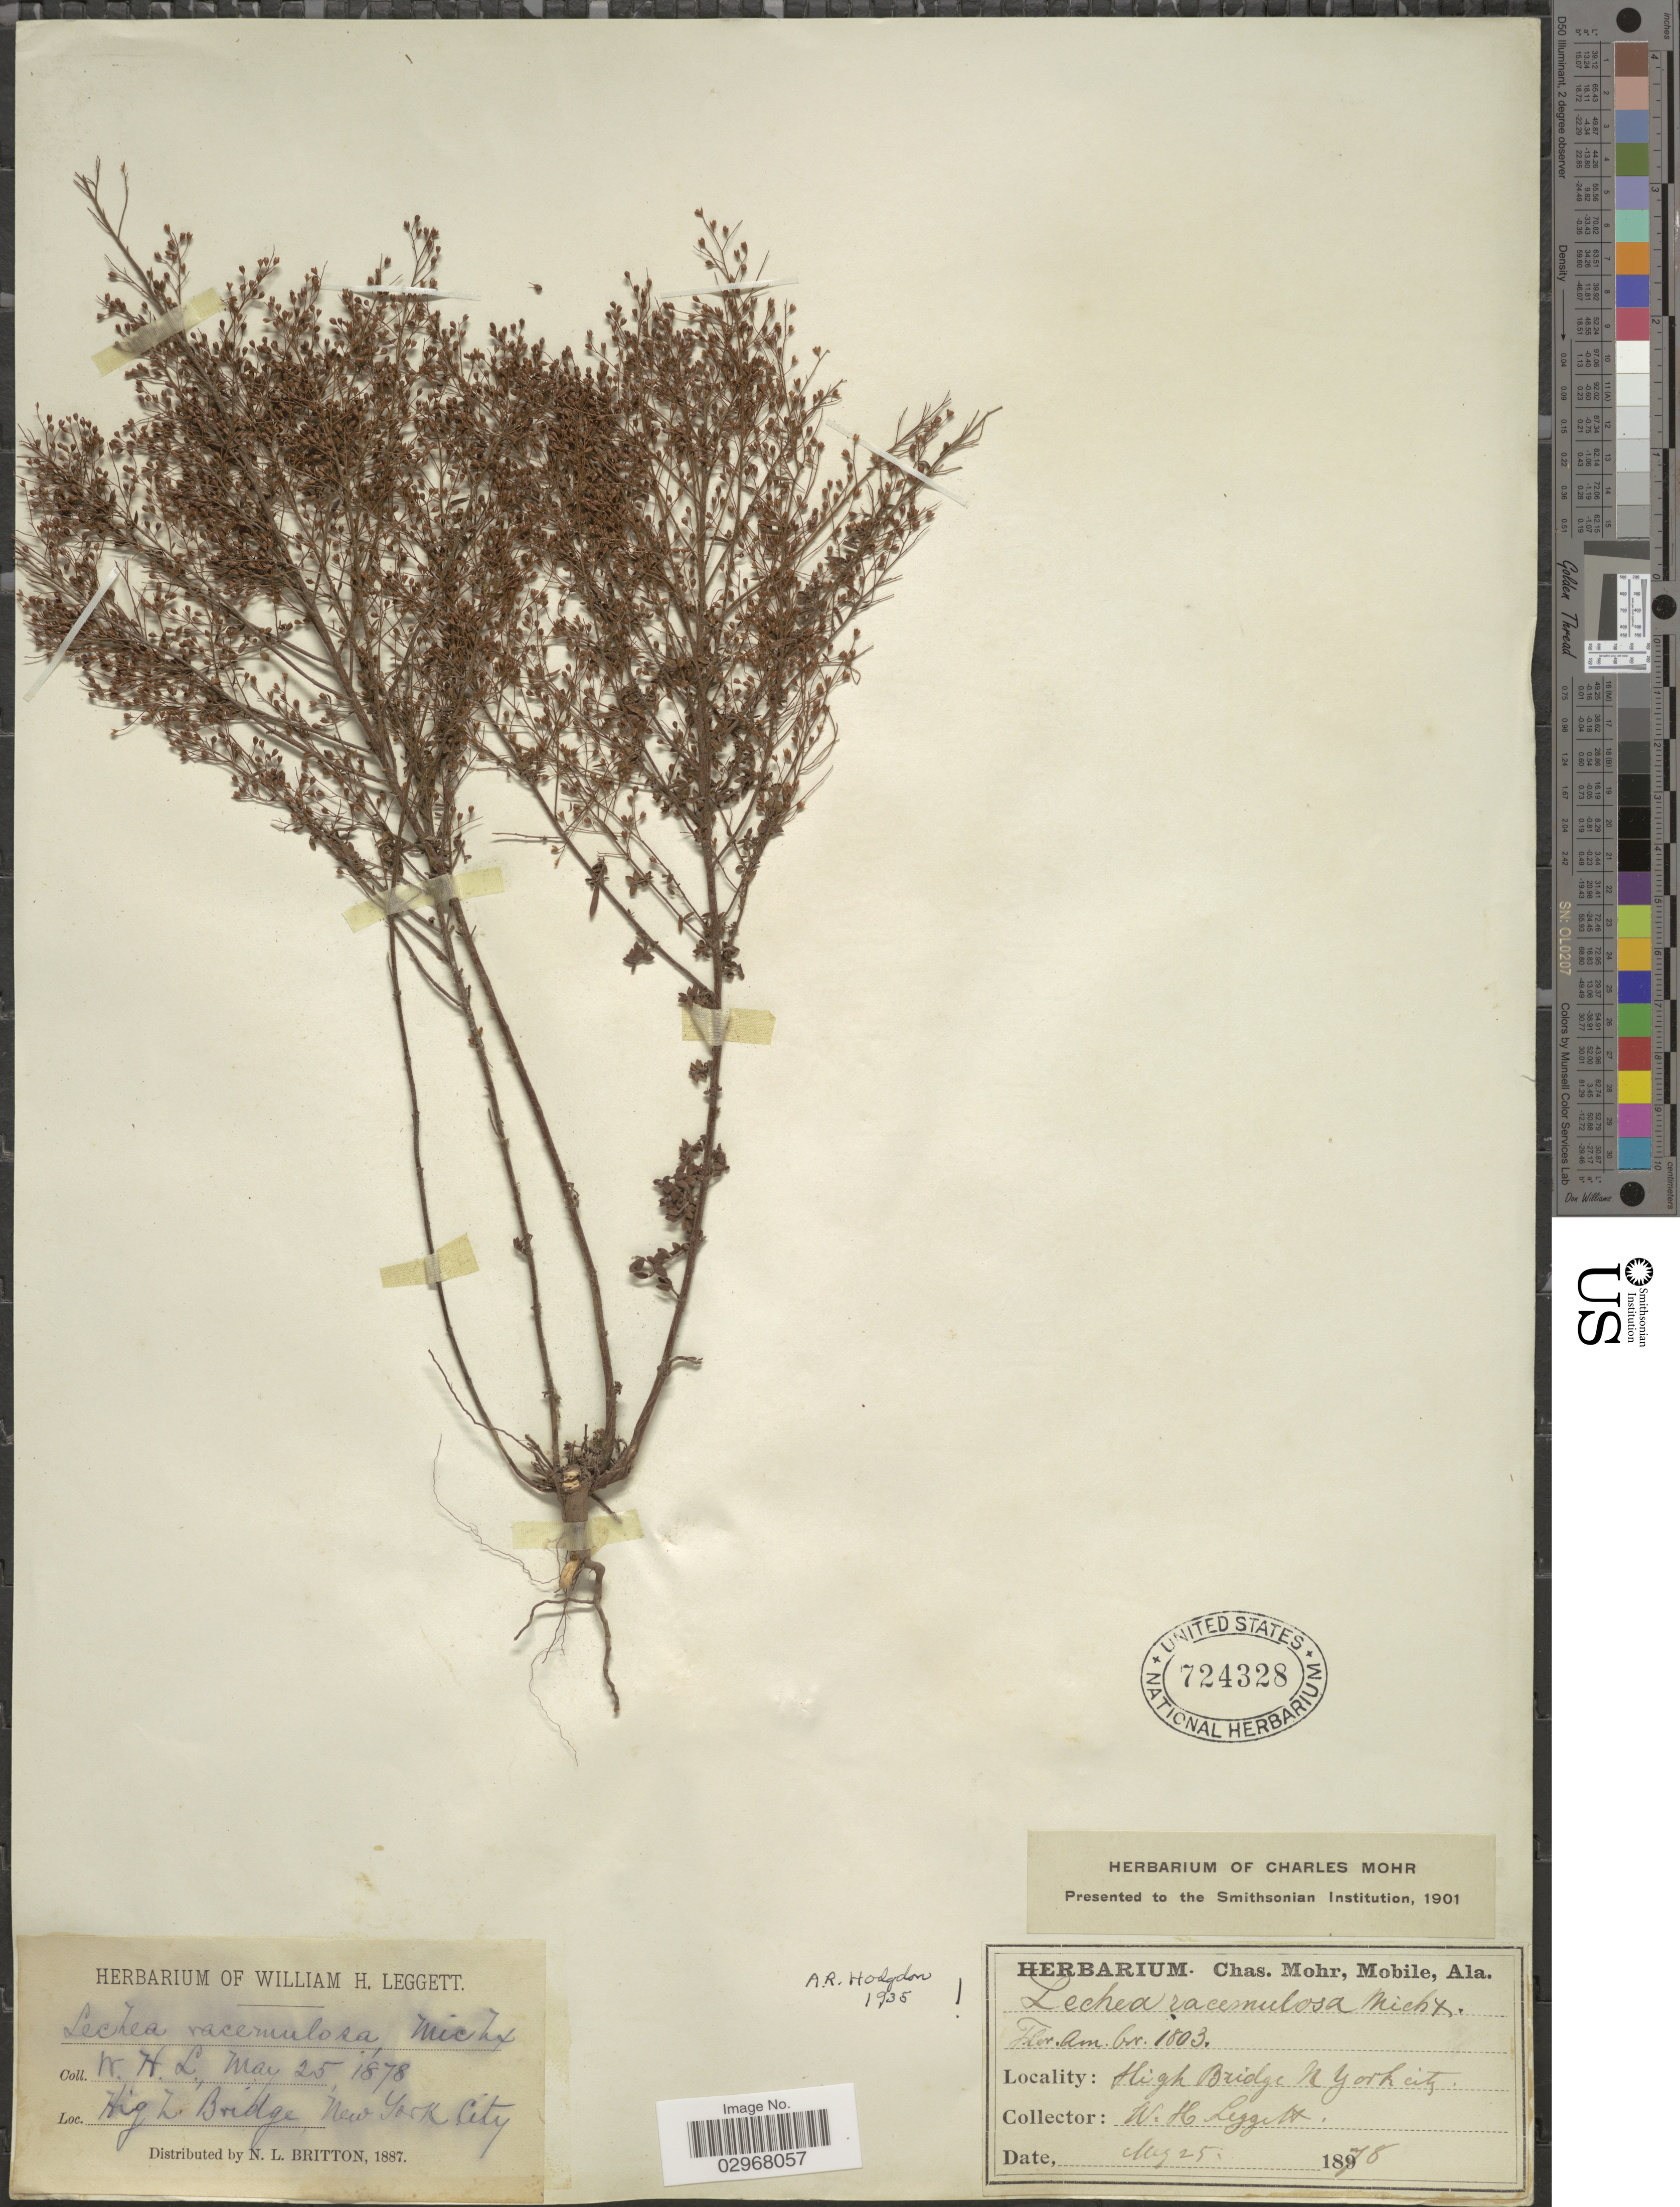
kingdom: Plantae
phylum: Tracheophyta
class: Magnoliopsida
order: Malvales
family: Cistaceae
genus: Lechea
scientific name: Lechea racemulosa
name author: Michx.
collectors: W. Leggett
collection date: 1878-05-25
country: United States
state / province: New York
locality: High Bridge, New York City.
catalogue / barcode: US 724328